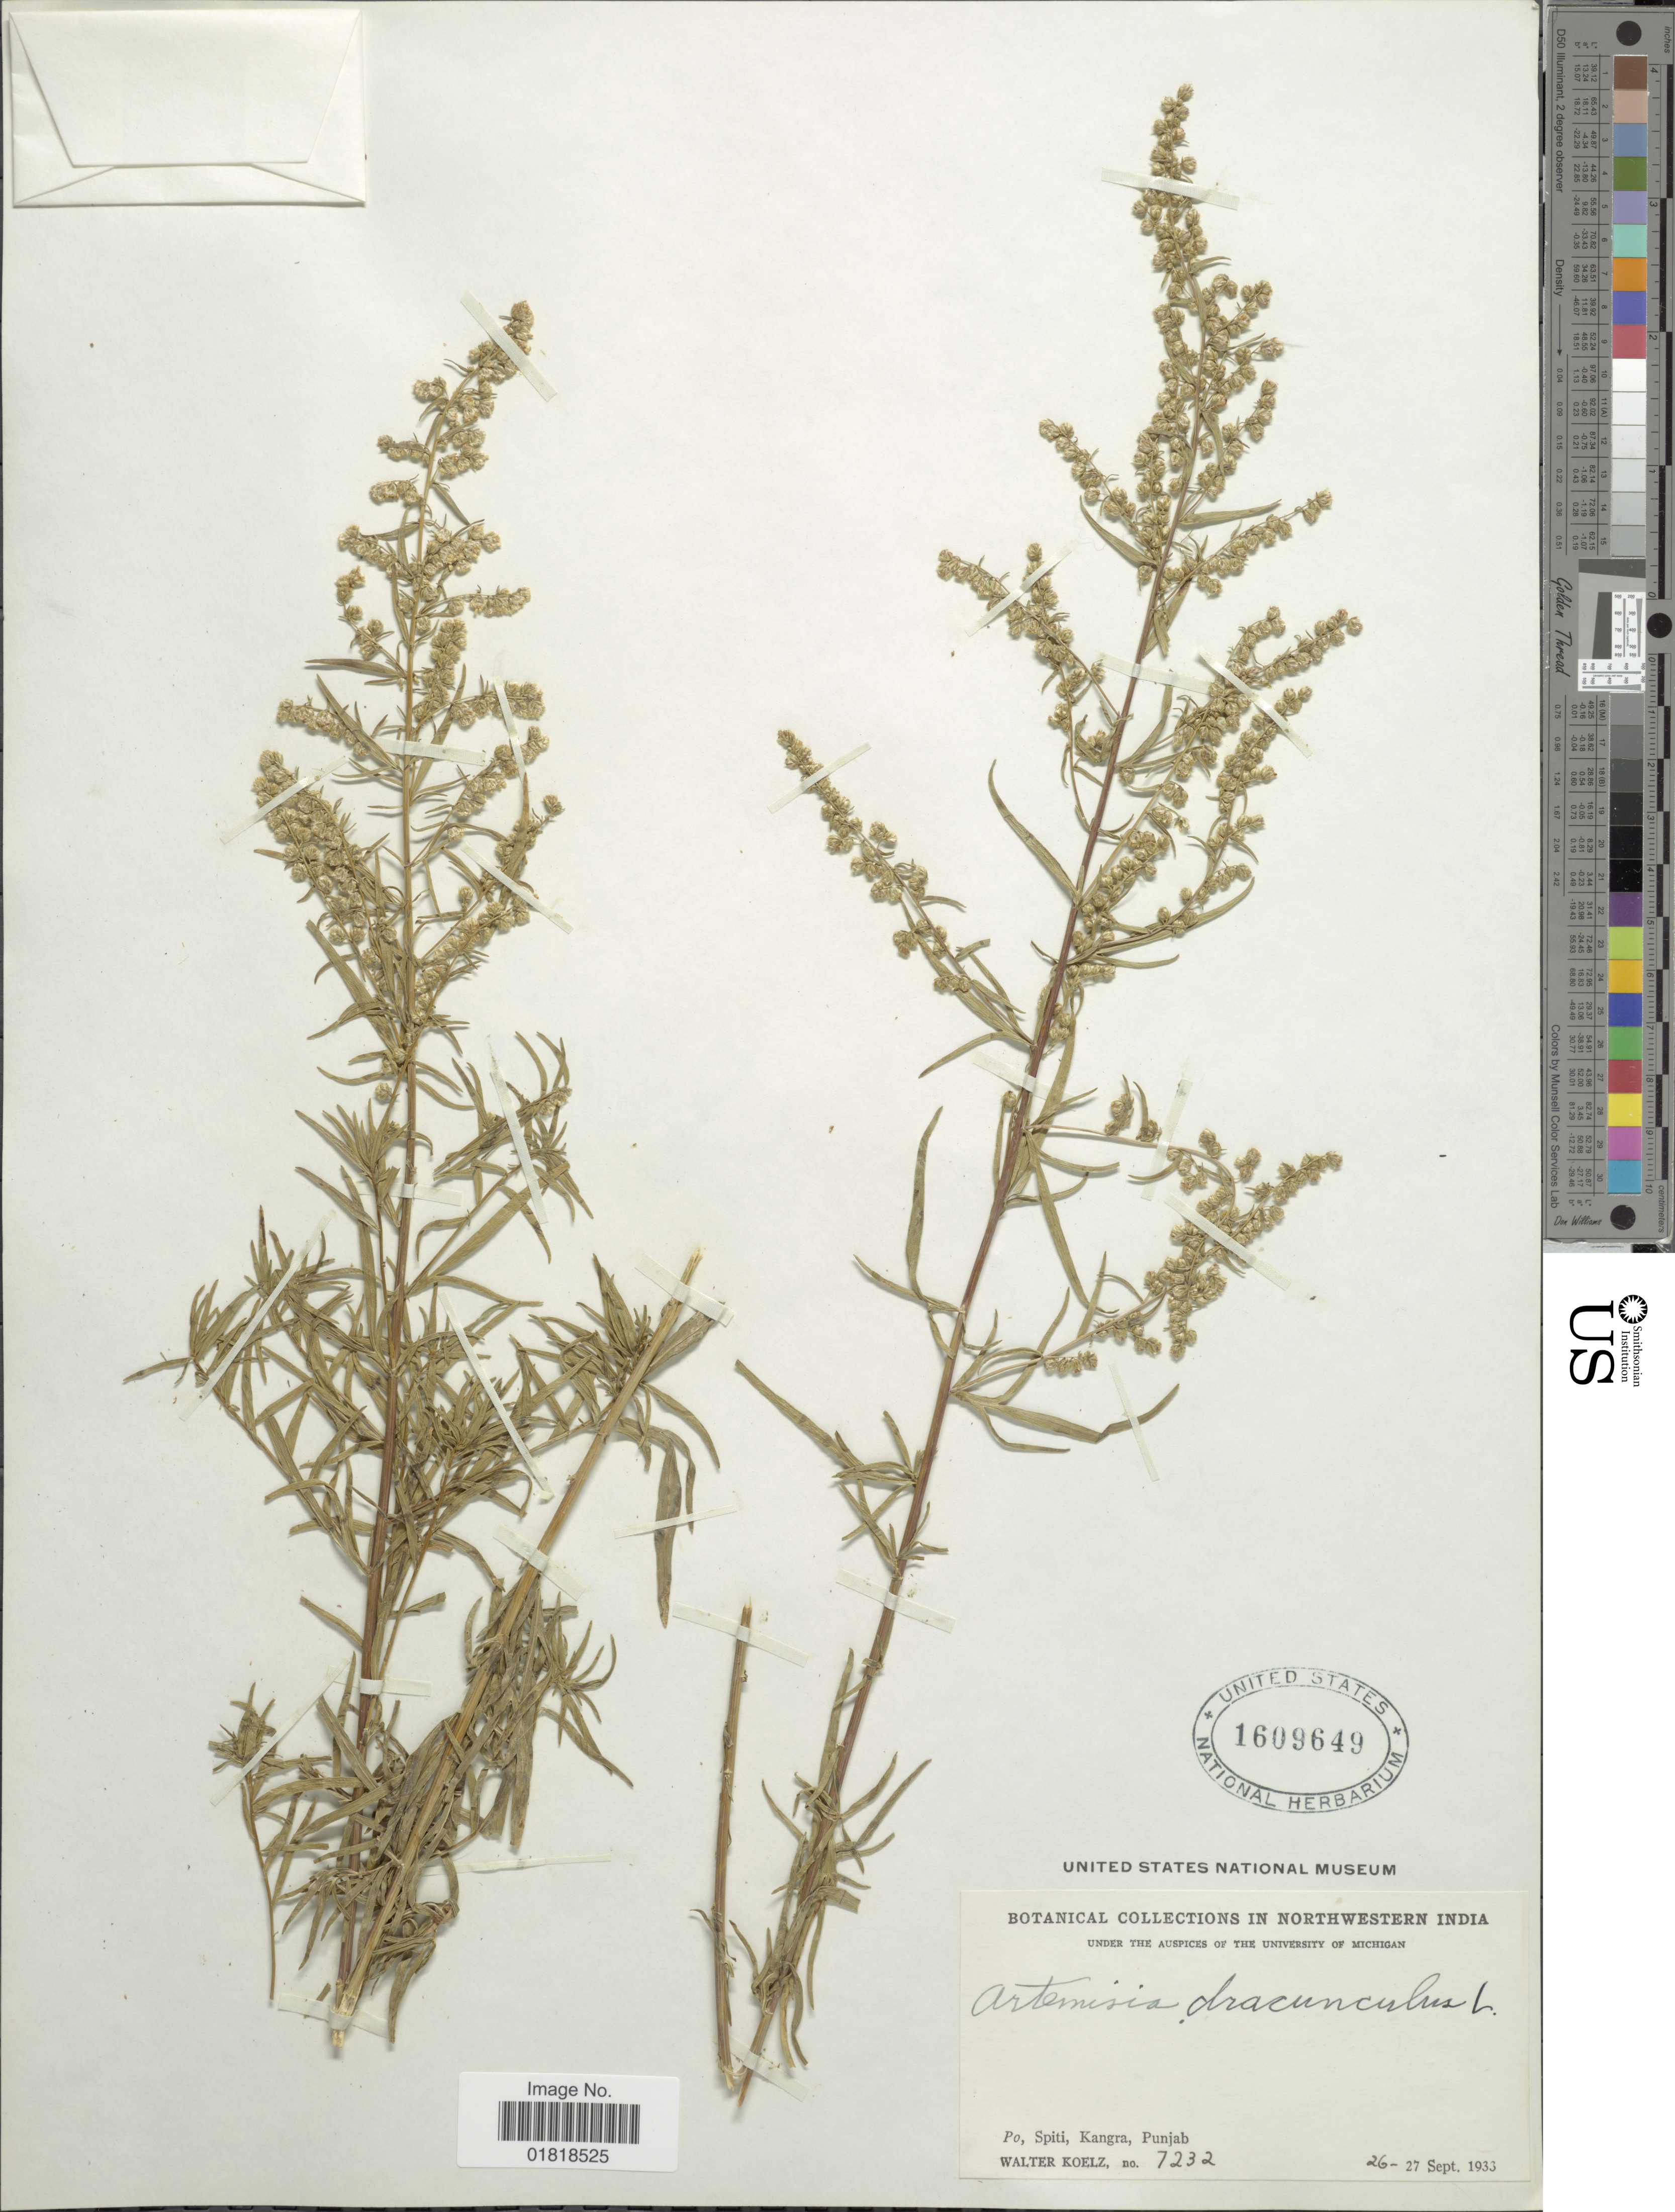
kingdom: Plantae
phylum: Tracheophyta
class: Magnoliopsida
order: Asterales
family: Asteraceae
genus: Artemisia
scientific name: Artemisia dracunculus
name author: L.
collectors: W. N. Koelz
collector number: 7232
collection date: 1933-09-26/1933-09-27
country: India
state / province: Himachal Pradesh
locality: Northwesern India, Po, Spiti, Kangra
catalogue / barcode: US 1609649